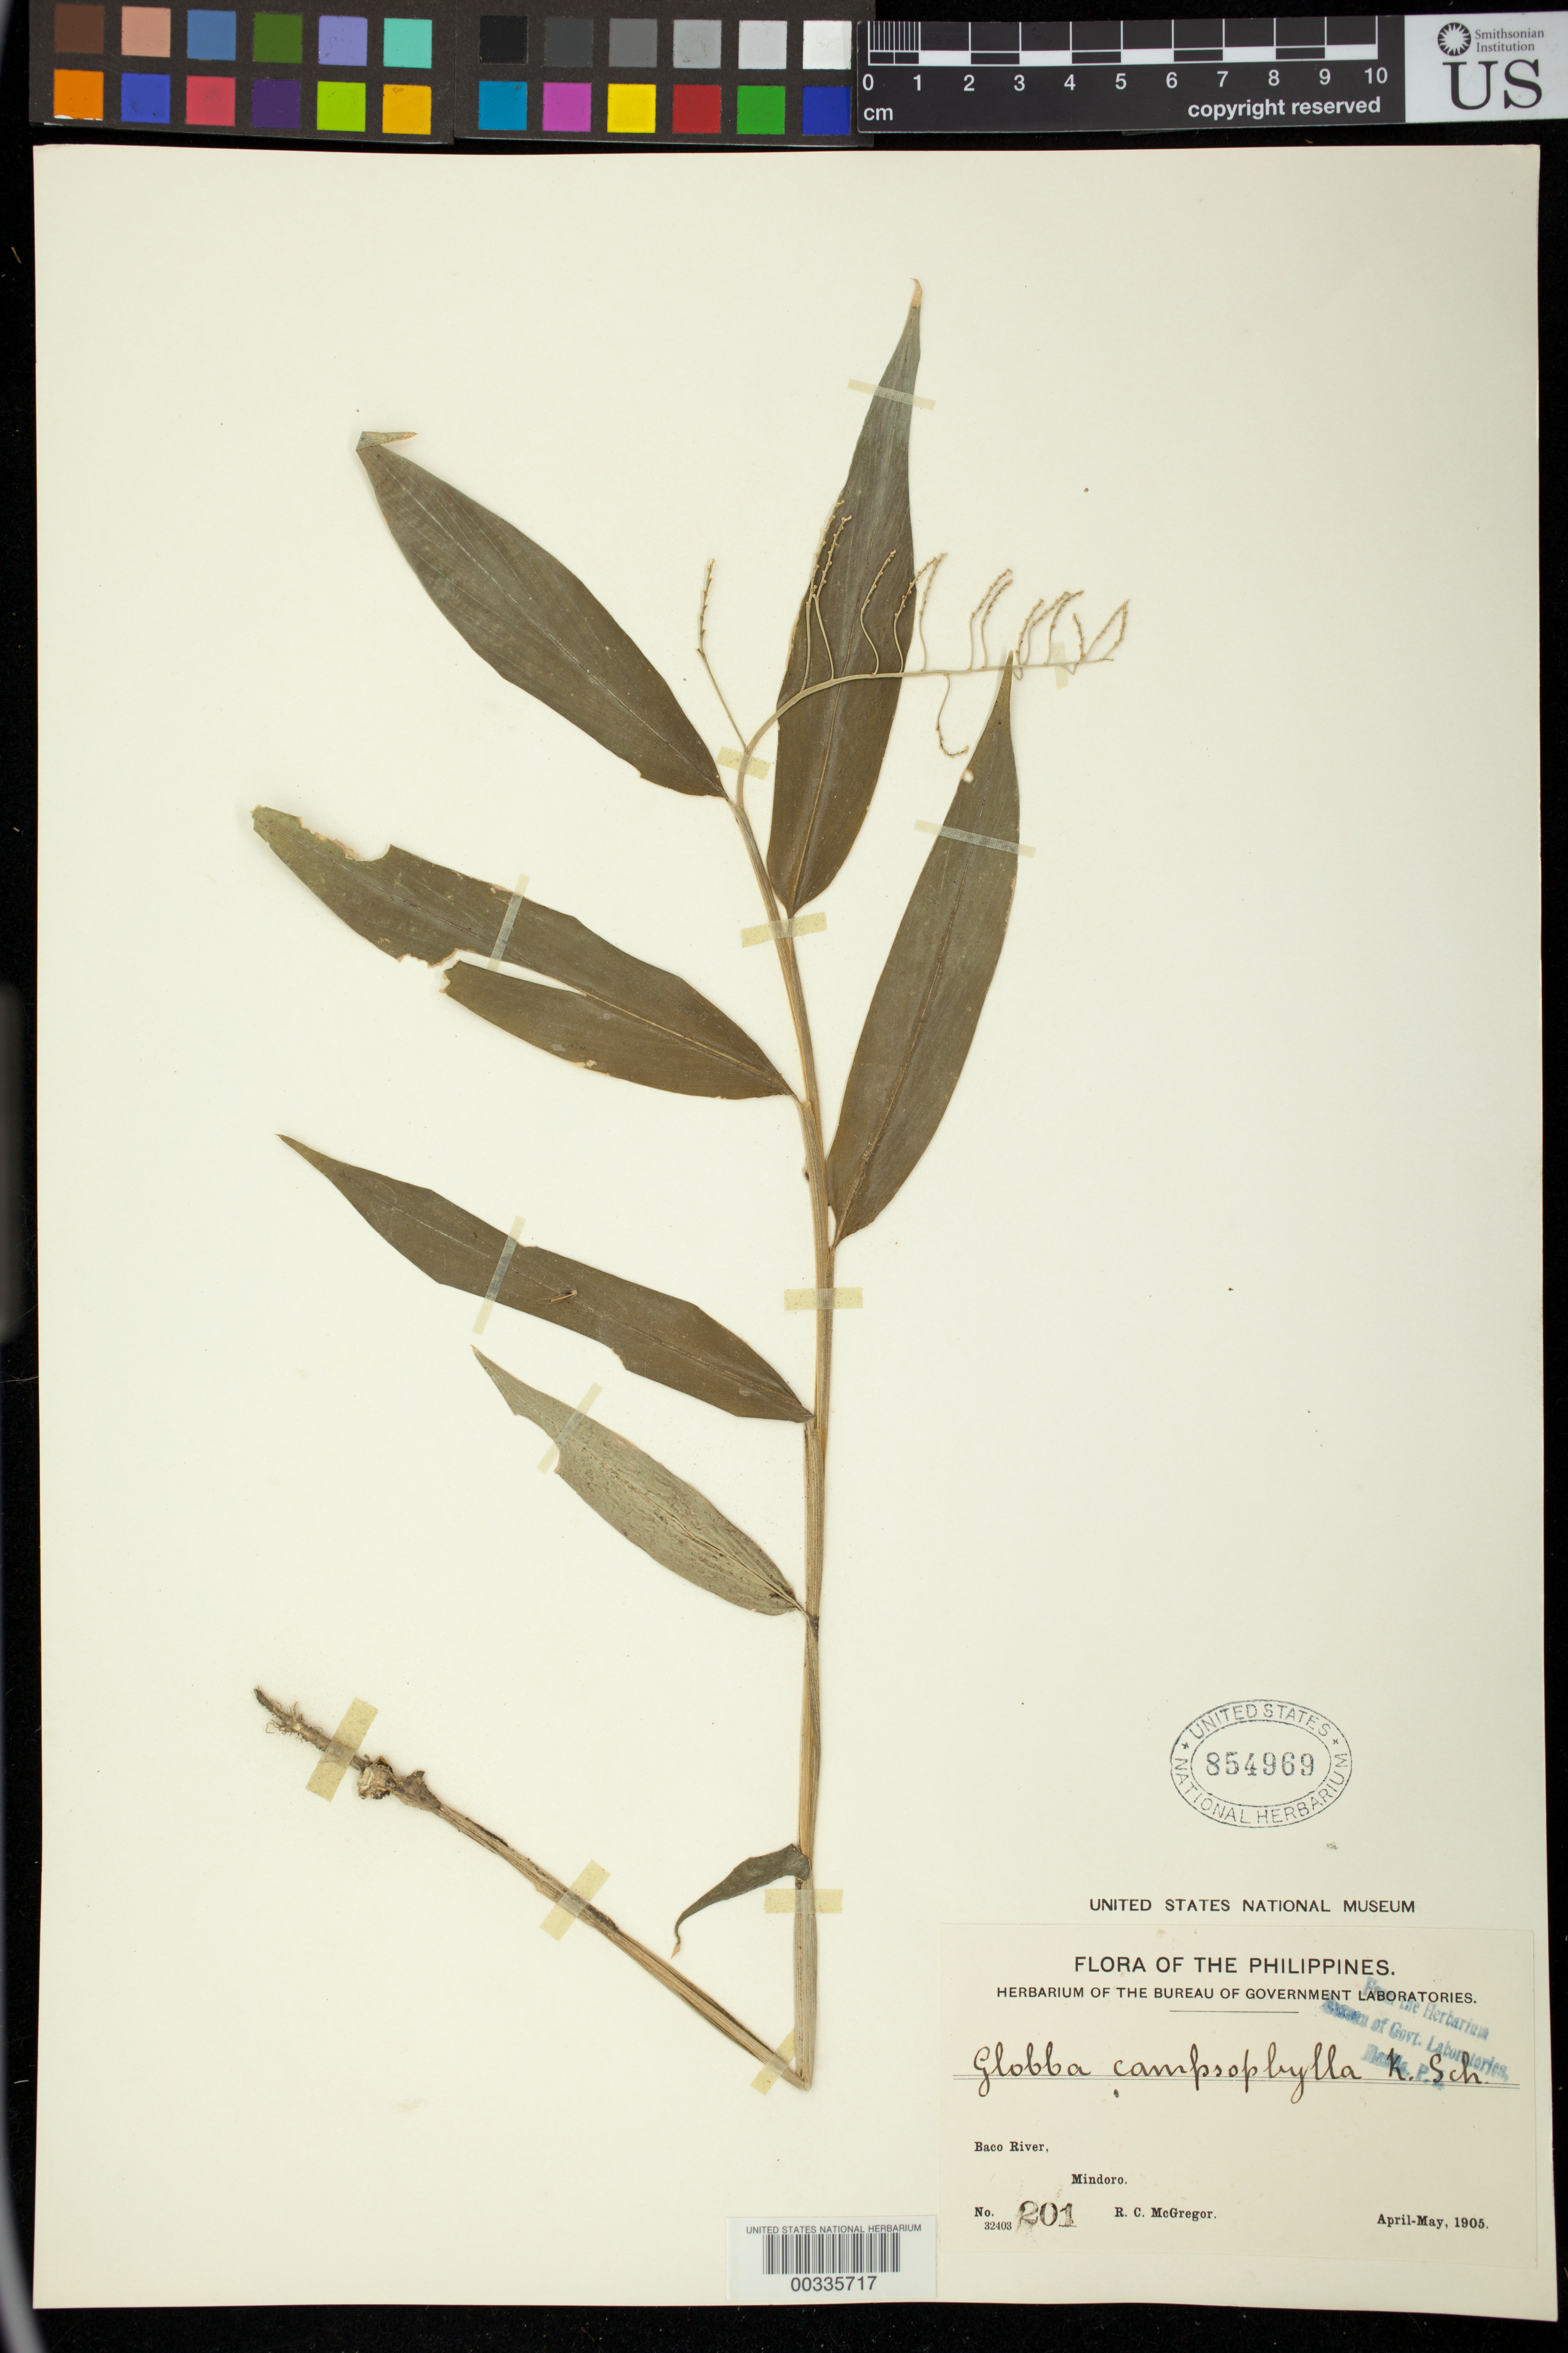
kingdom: Plantae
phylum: Tracheophyta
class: Liliopsida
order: Zingiberales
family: Zingiberaceae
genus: Globba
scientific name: Globba leucocarpa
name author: Ridl.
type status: Isosyntype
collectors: R. C. McGregor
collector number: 201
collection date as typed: Apr 1905 to -- May 1905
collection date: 1905-04/1905-05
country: Philippines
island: Mindoro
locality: Baco River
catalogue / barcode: US 854969